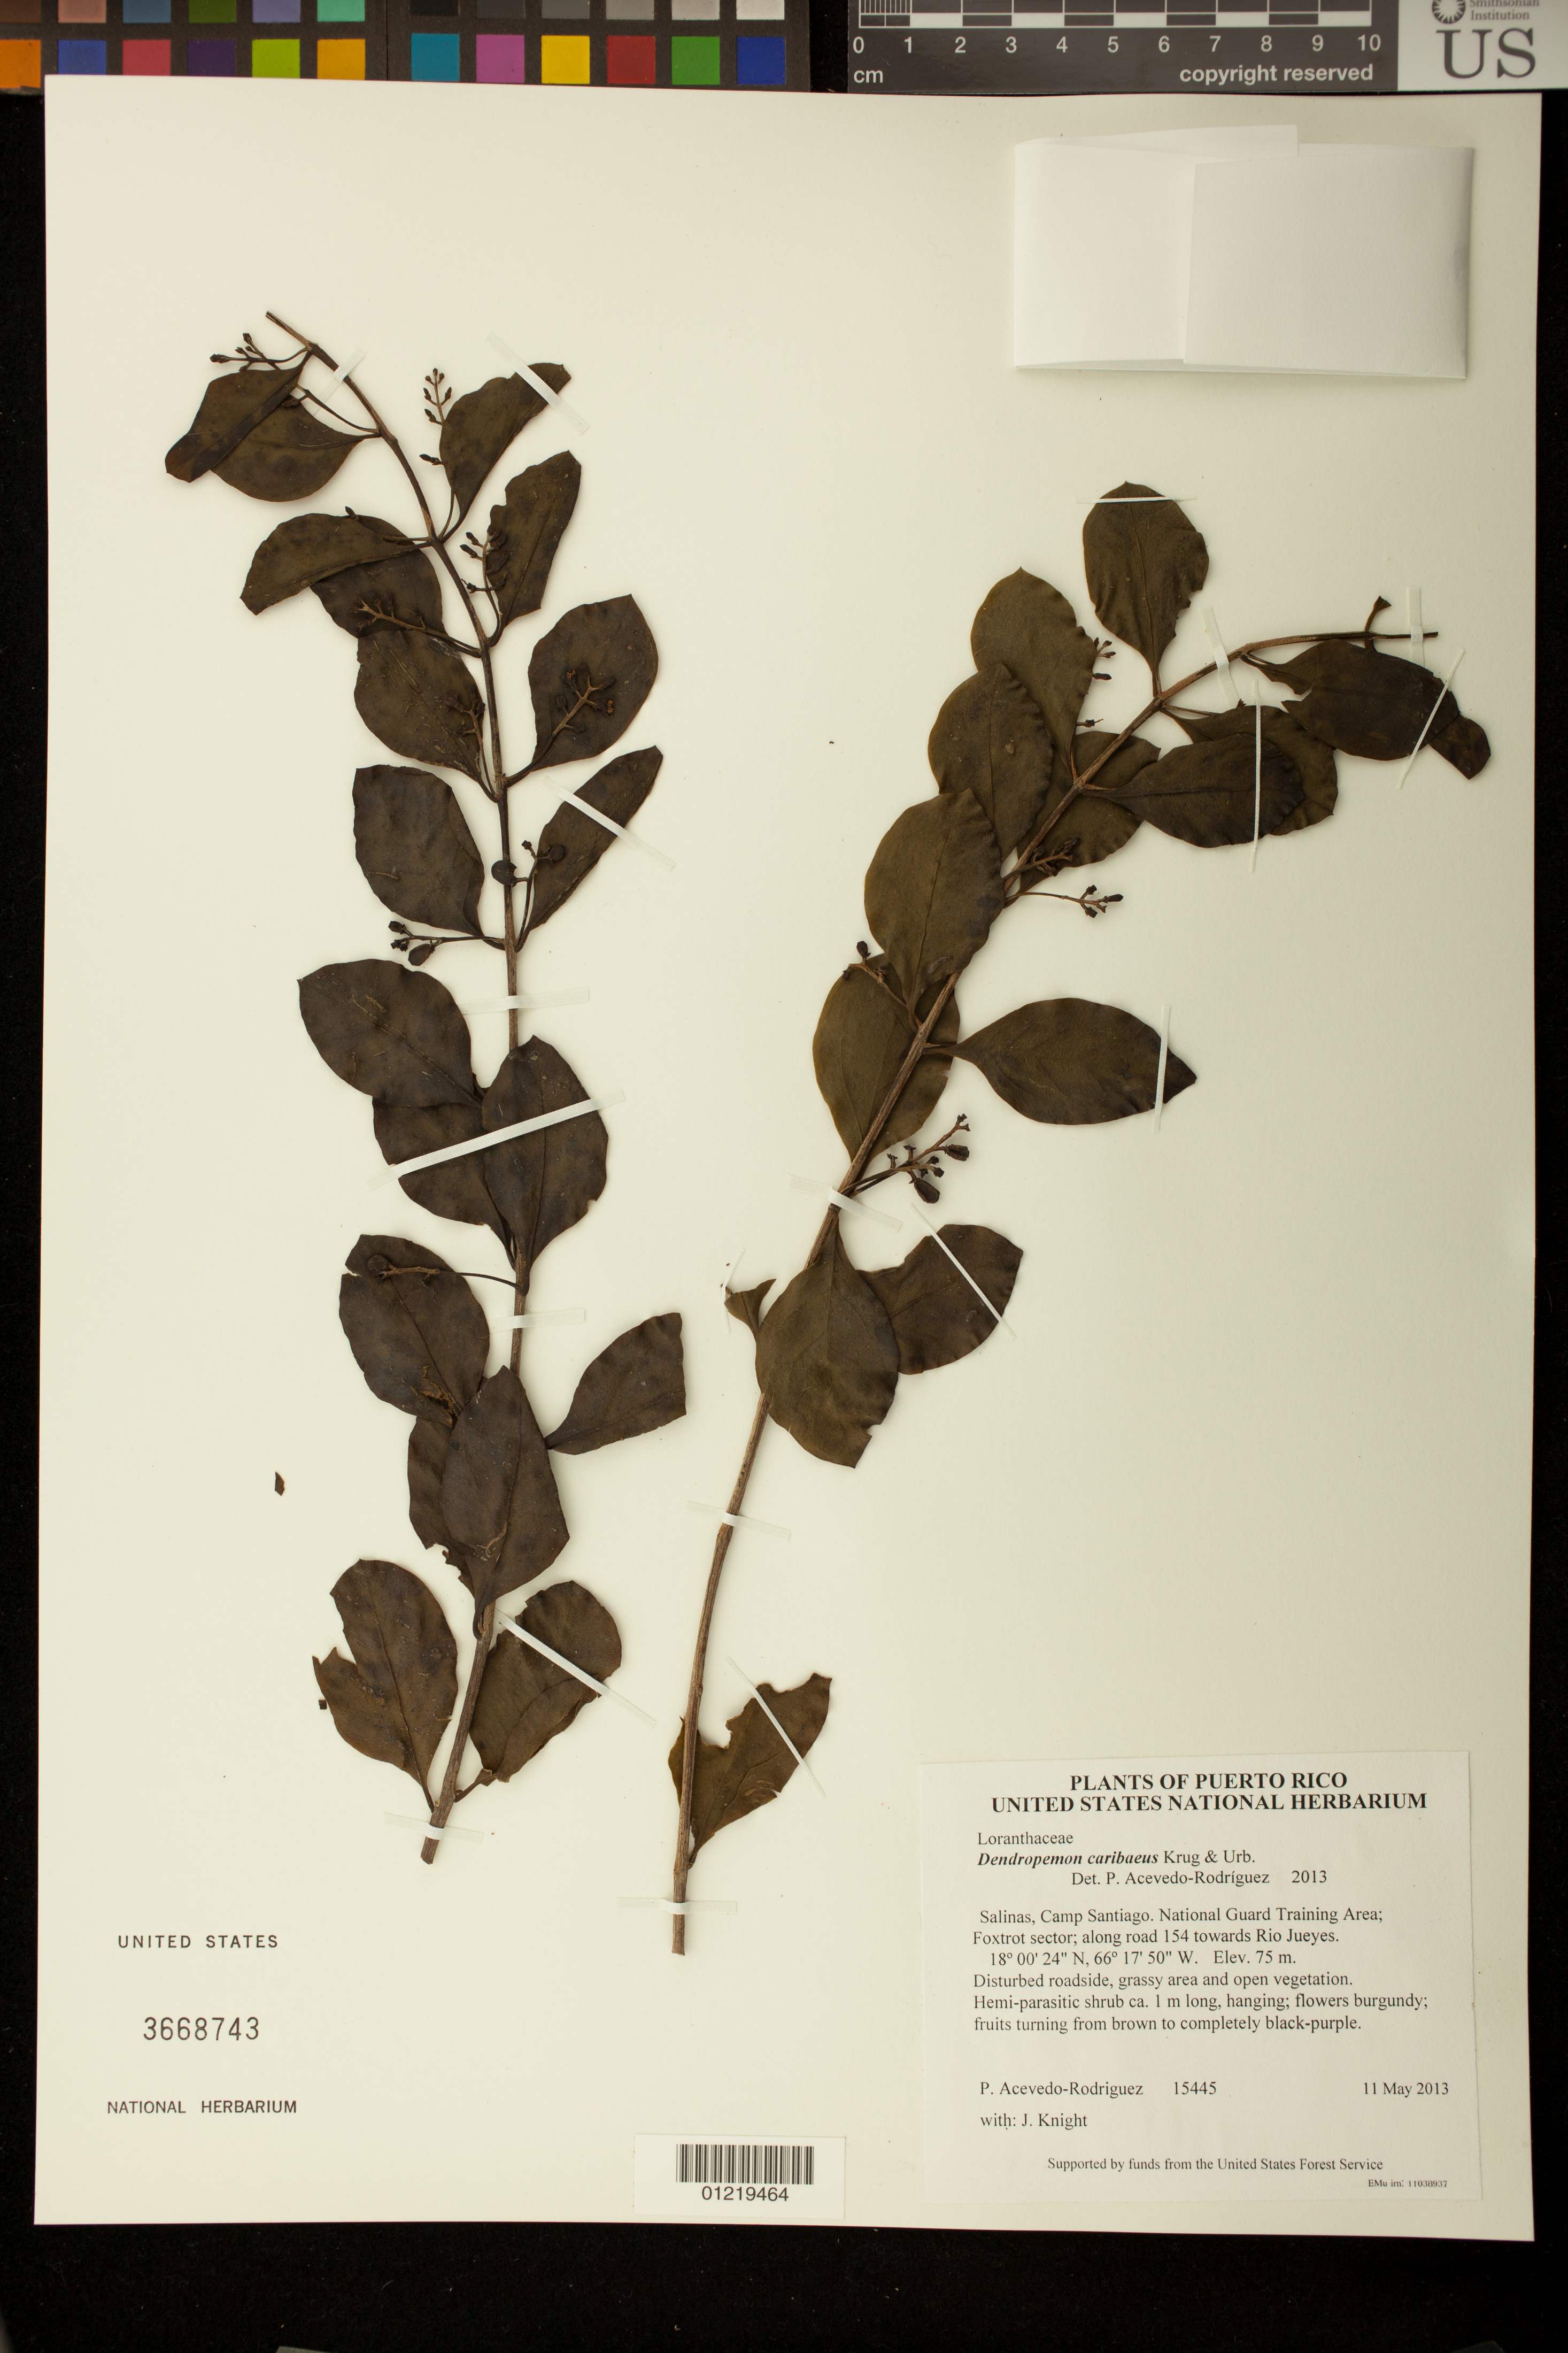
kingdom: Plantae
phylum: Tracheophyta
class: Magnoliopsida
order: Santalales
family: Loranthaceae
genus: Dendropemon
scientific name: Dendropemon caribaeus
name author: Krug & Urb.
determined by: Acevedo-Rodríguez, P., (BOT), Smithsonian Institution - National Museum of Natural History (UNITED STATES)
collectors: P. Acevedo-Rodr. & J. Knight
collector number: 15445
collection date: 2013-05-11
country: Puerto Rico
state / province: Salinas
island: Puerto Rico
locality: Camp Santiago. National Guard Training Area; Foxtrot sector; along road 154 towards Rio Jueyes.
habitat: Disturbed roadside, grassy area and open vegetation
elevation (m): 75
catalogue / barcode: US 3668743